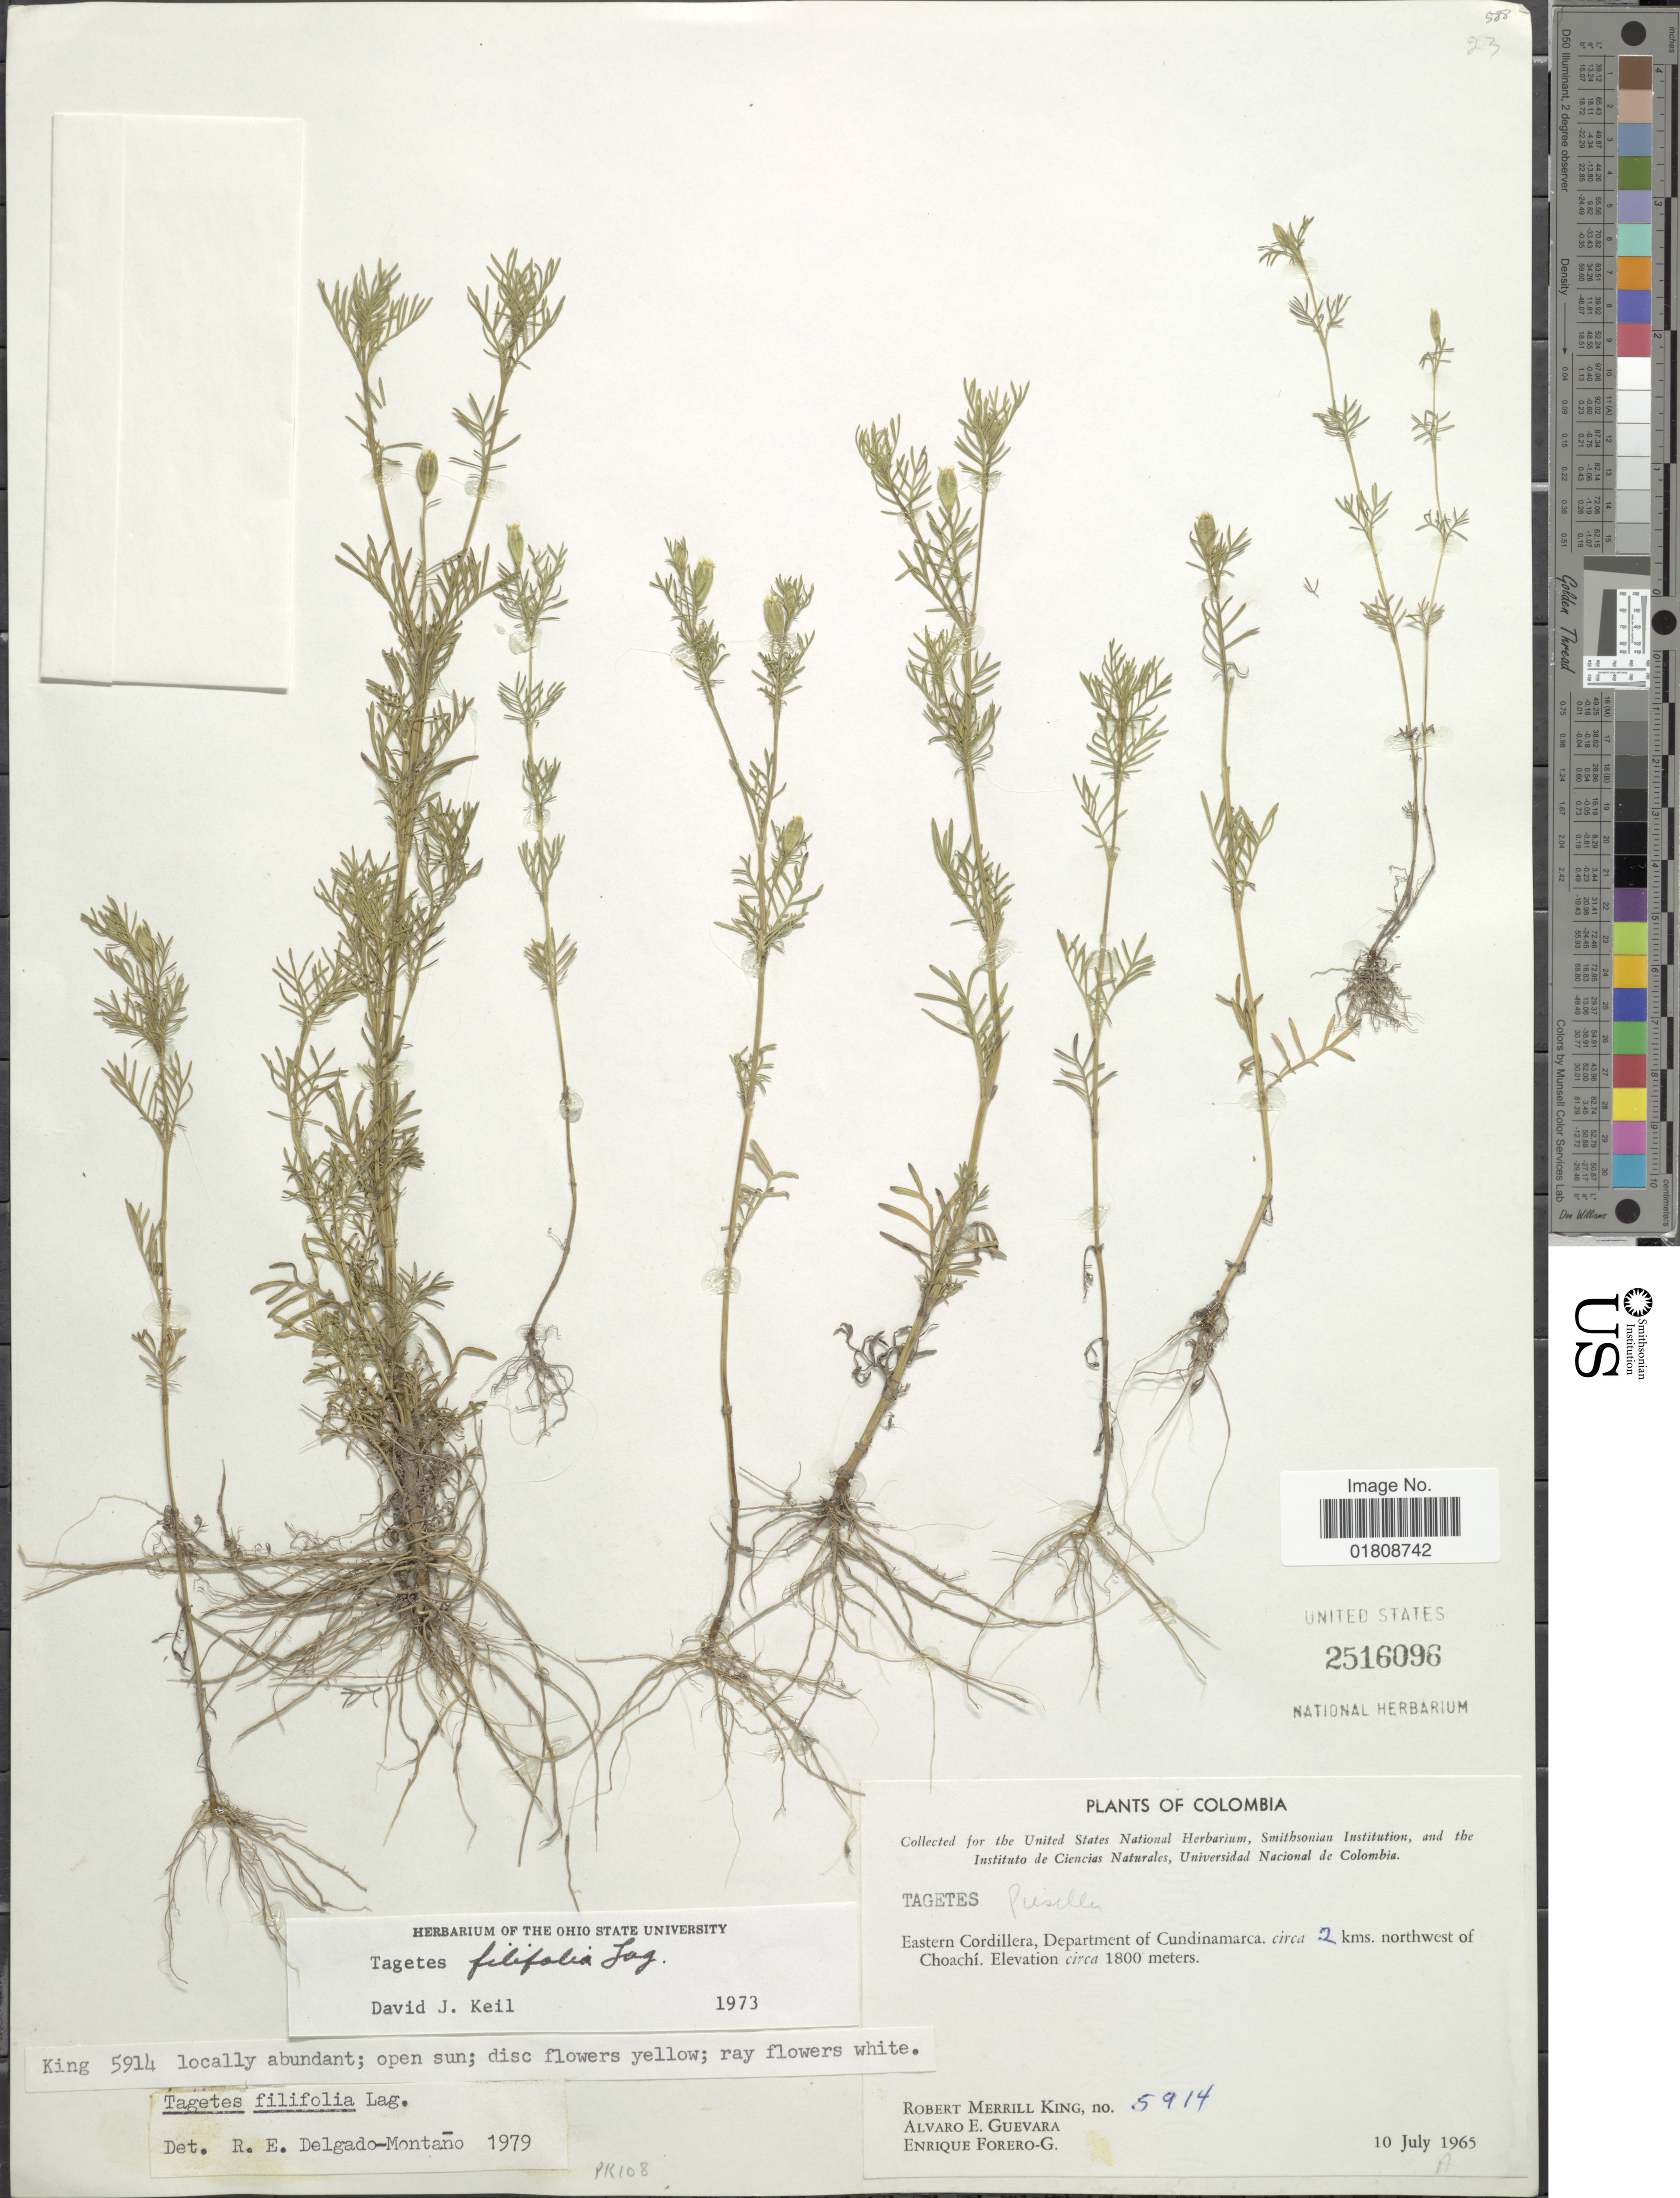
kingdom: Plantae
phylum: Tracheophyta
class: Magnoliopsida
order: Asterales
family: Asteraceae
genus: Tagetes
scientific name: Tagetes filifolia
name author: Lag.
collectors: R. M. King, A. E. Guevara & E. Forero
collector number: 5914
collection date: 1965-07-10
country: Colombia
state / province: Cundinamarca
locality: Eastern Cordillera, circa 2 kms northwest of Choachi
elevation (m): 1800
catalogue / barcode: US 2516096